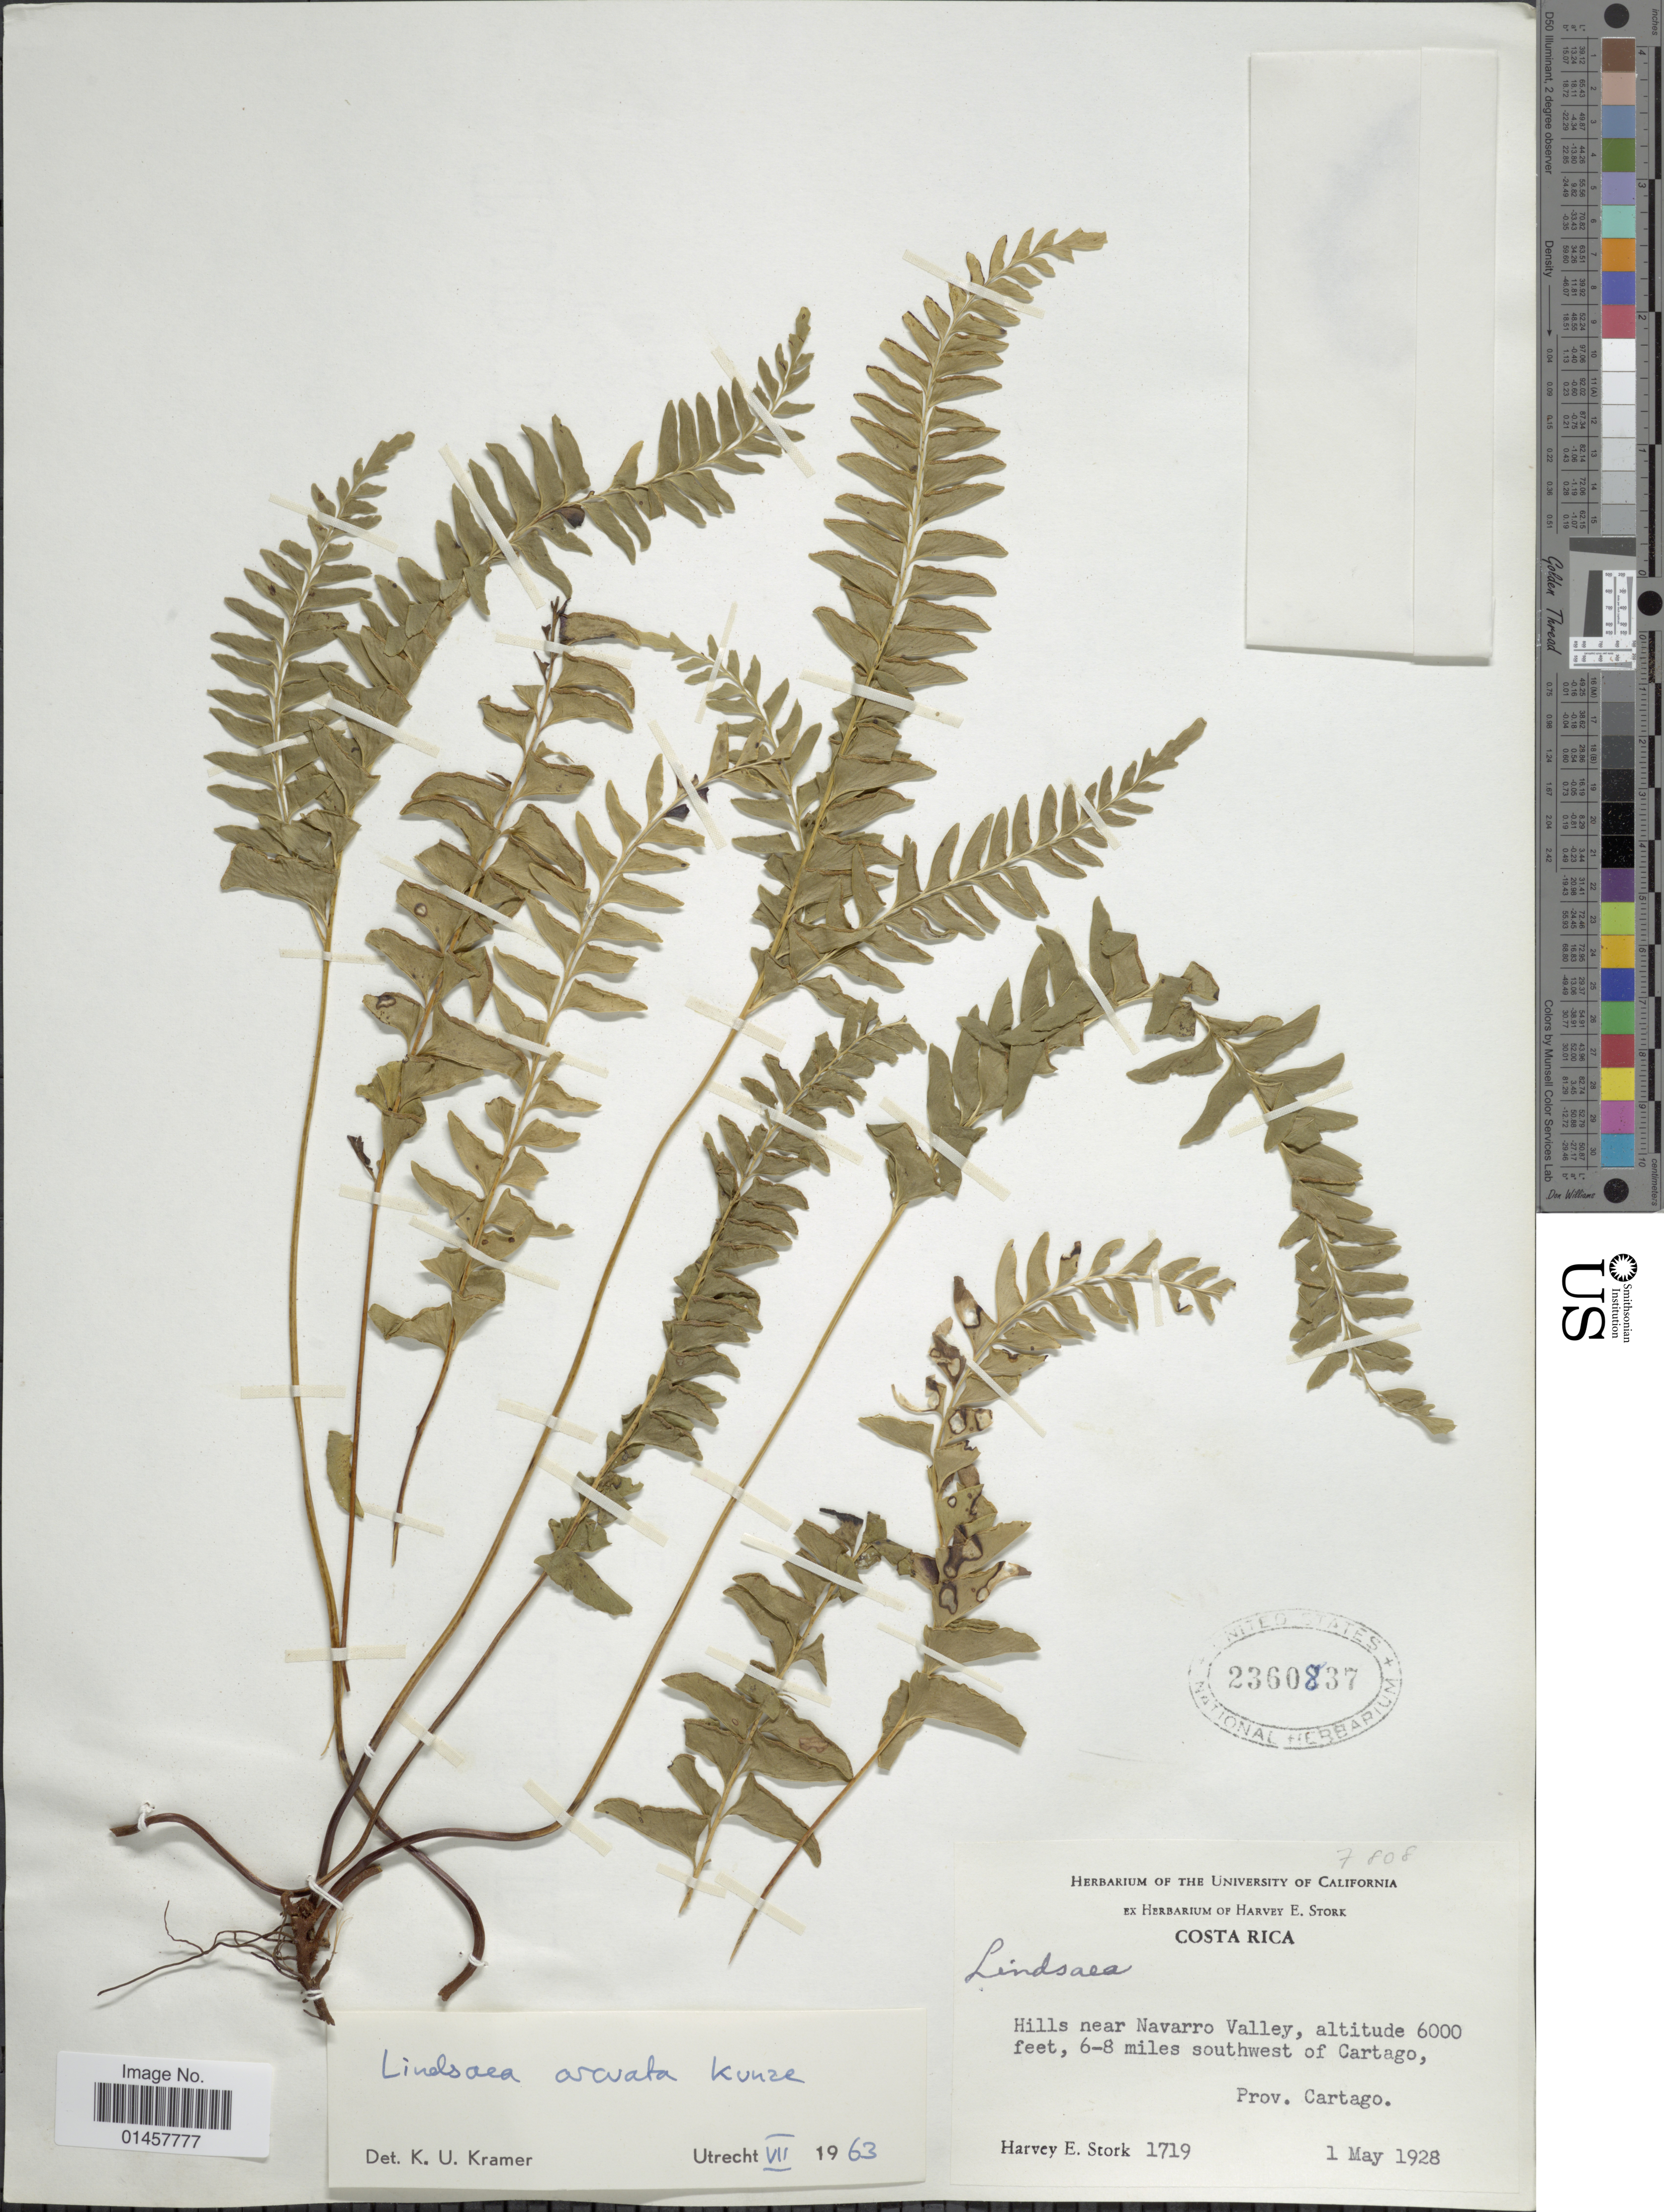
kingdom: Plantae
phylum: Tracheophyta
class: Polypodiopsida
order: Polypodiales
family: Lindsaeaceae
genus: Lindsaea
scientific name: Lindsaea arcuata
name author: Kunze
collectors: H. E. Stork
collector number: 1719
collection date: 1928-05-01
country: Costa Rica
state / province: Cartago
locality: Costa Rica, Hills near navarro Valley,6-8miles southwest of Cartago, PRov. Cartago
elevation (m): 1829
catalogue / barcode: US 2360837